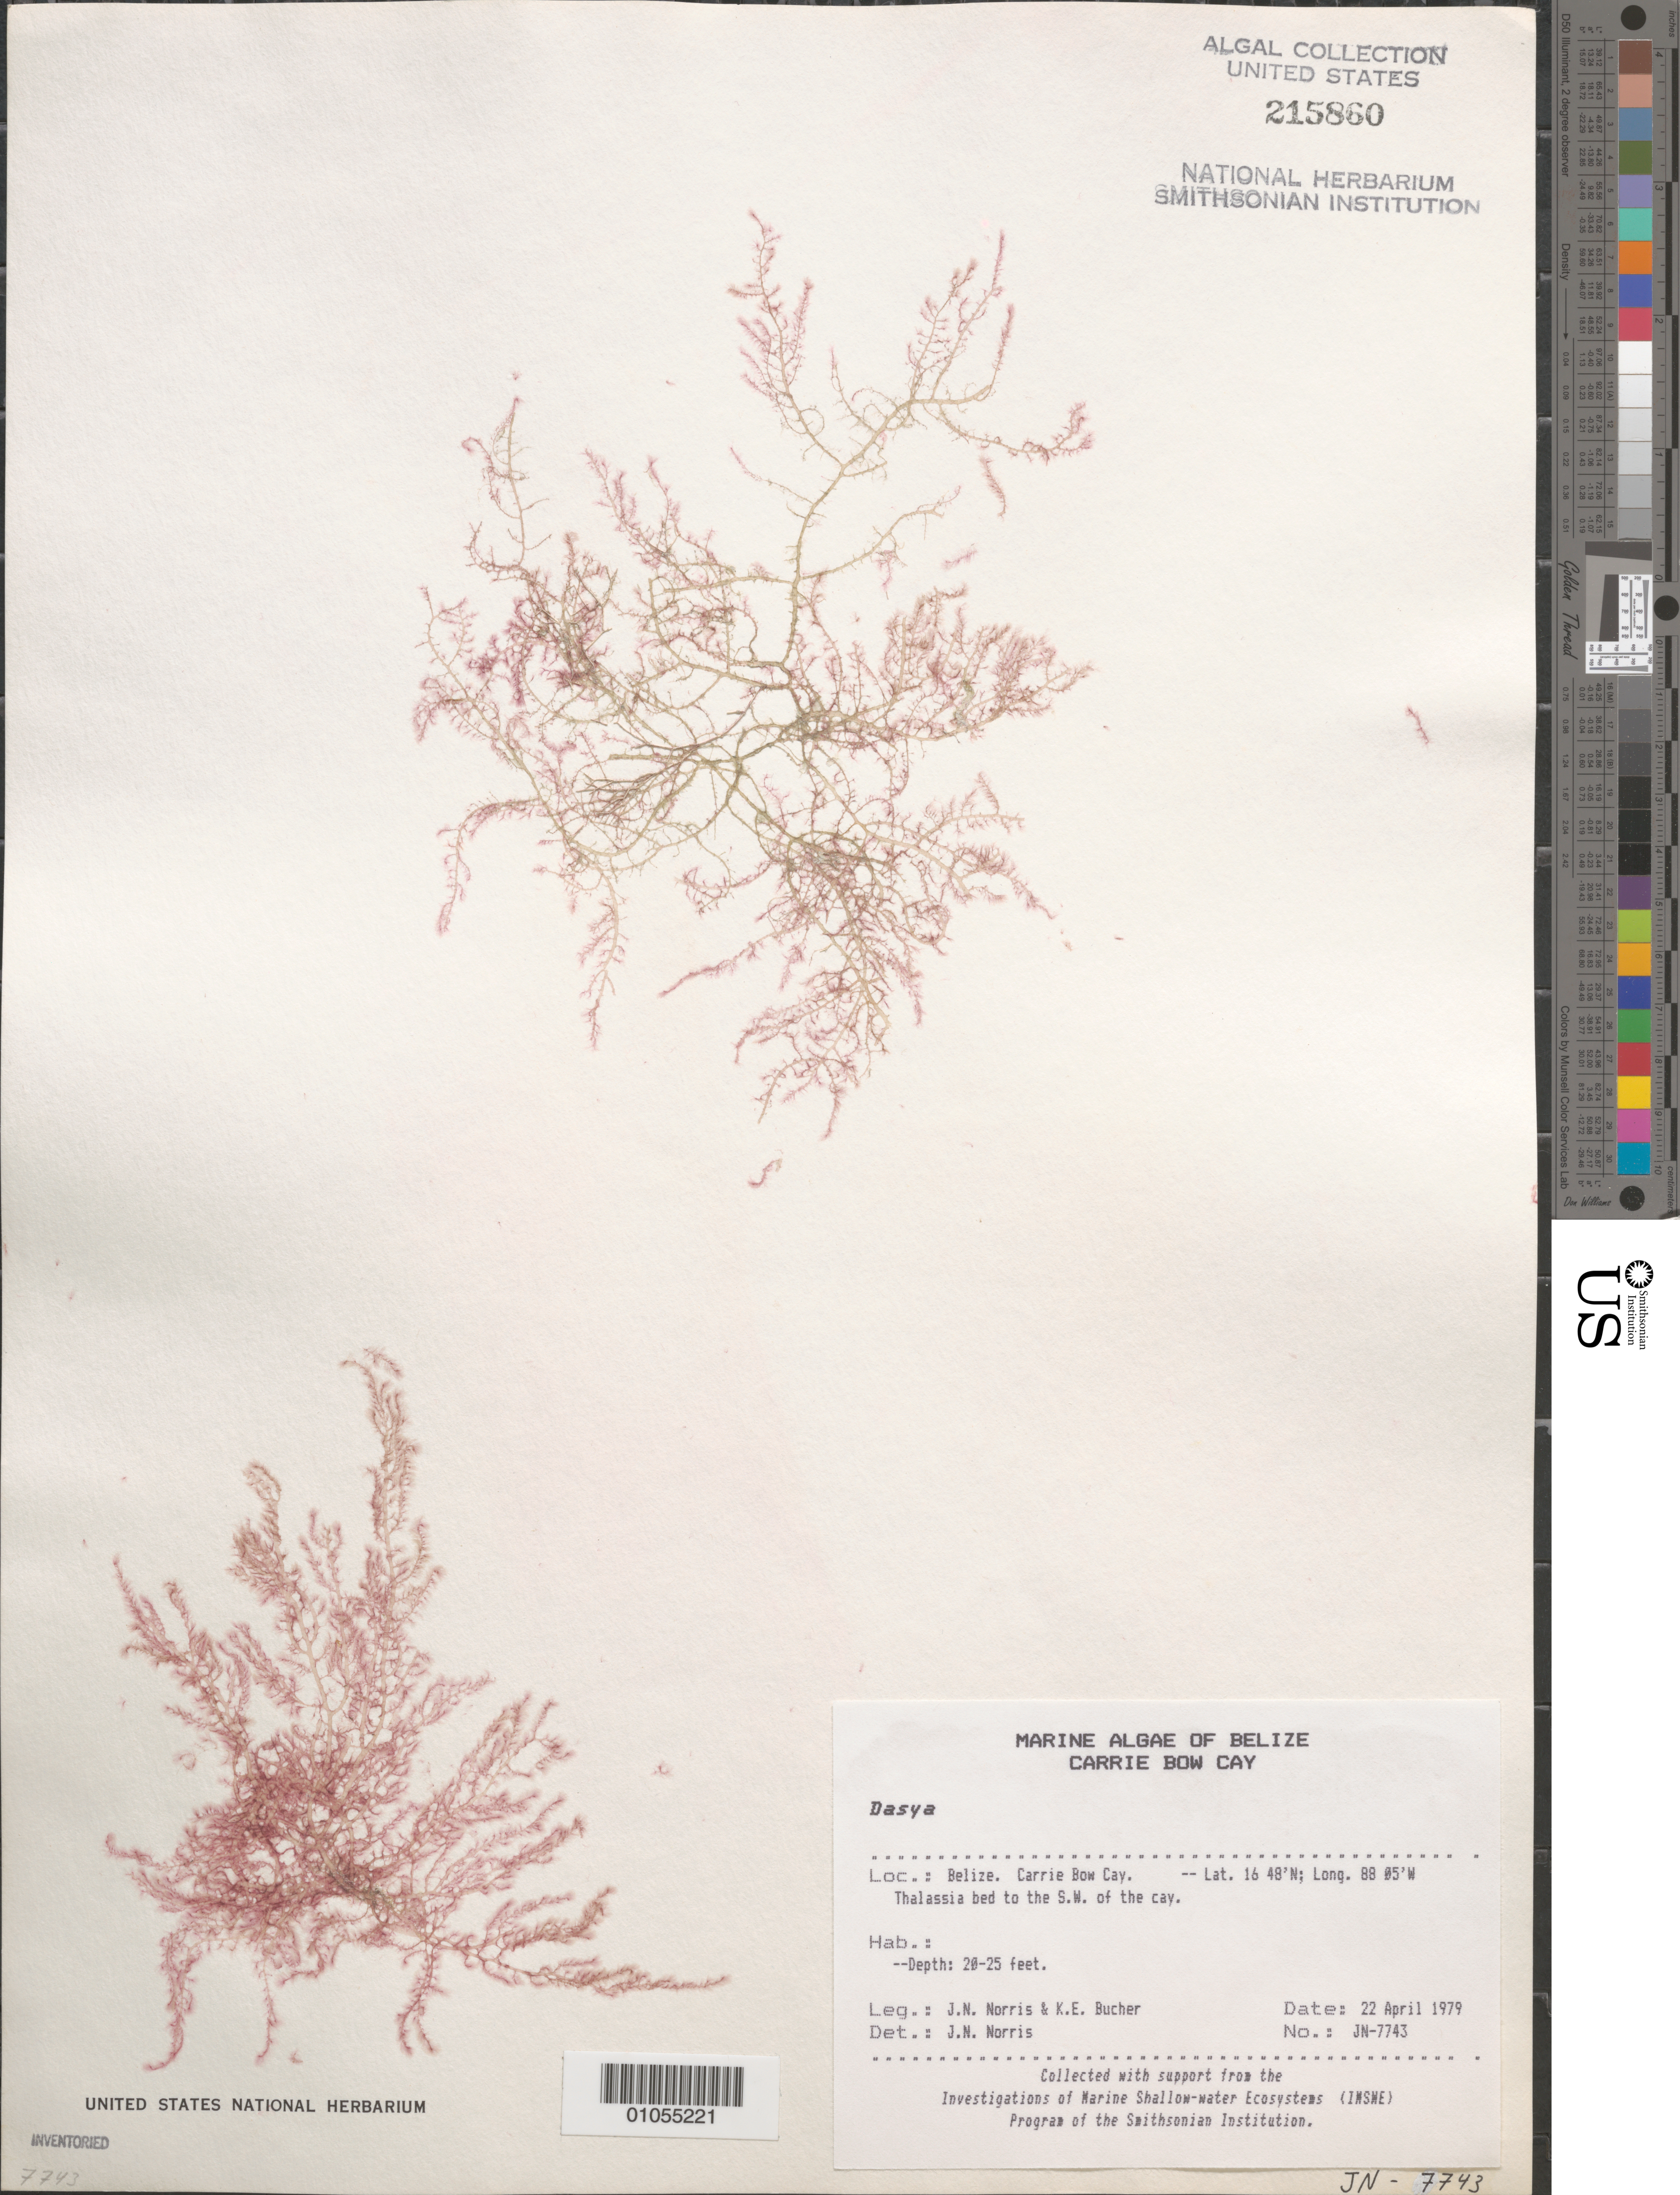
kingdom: Plantae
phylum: Rhodophyta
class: Florideophyceae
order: Ceramiales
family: Dasyaceae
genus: Dasya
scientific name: Dasya sp.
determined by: Norris, James N.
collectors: J. N. Norris & K. E. Bucher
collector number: JN-7743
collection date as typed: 22 Apr 1979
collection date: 1979-04-22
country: Belize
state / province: Stann Creek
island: Carrie Bow Cay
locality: Thalassia bed southwest of the cay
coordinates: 16 48'N, 88 05'W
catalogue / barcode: US 215860